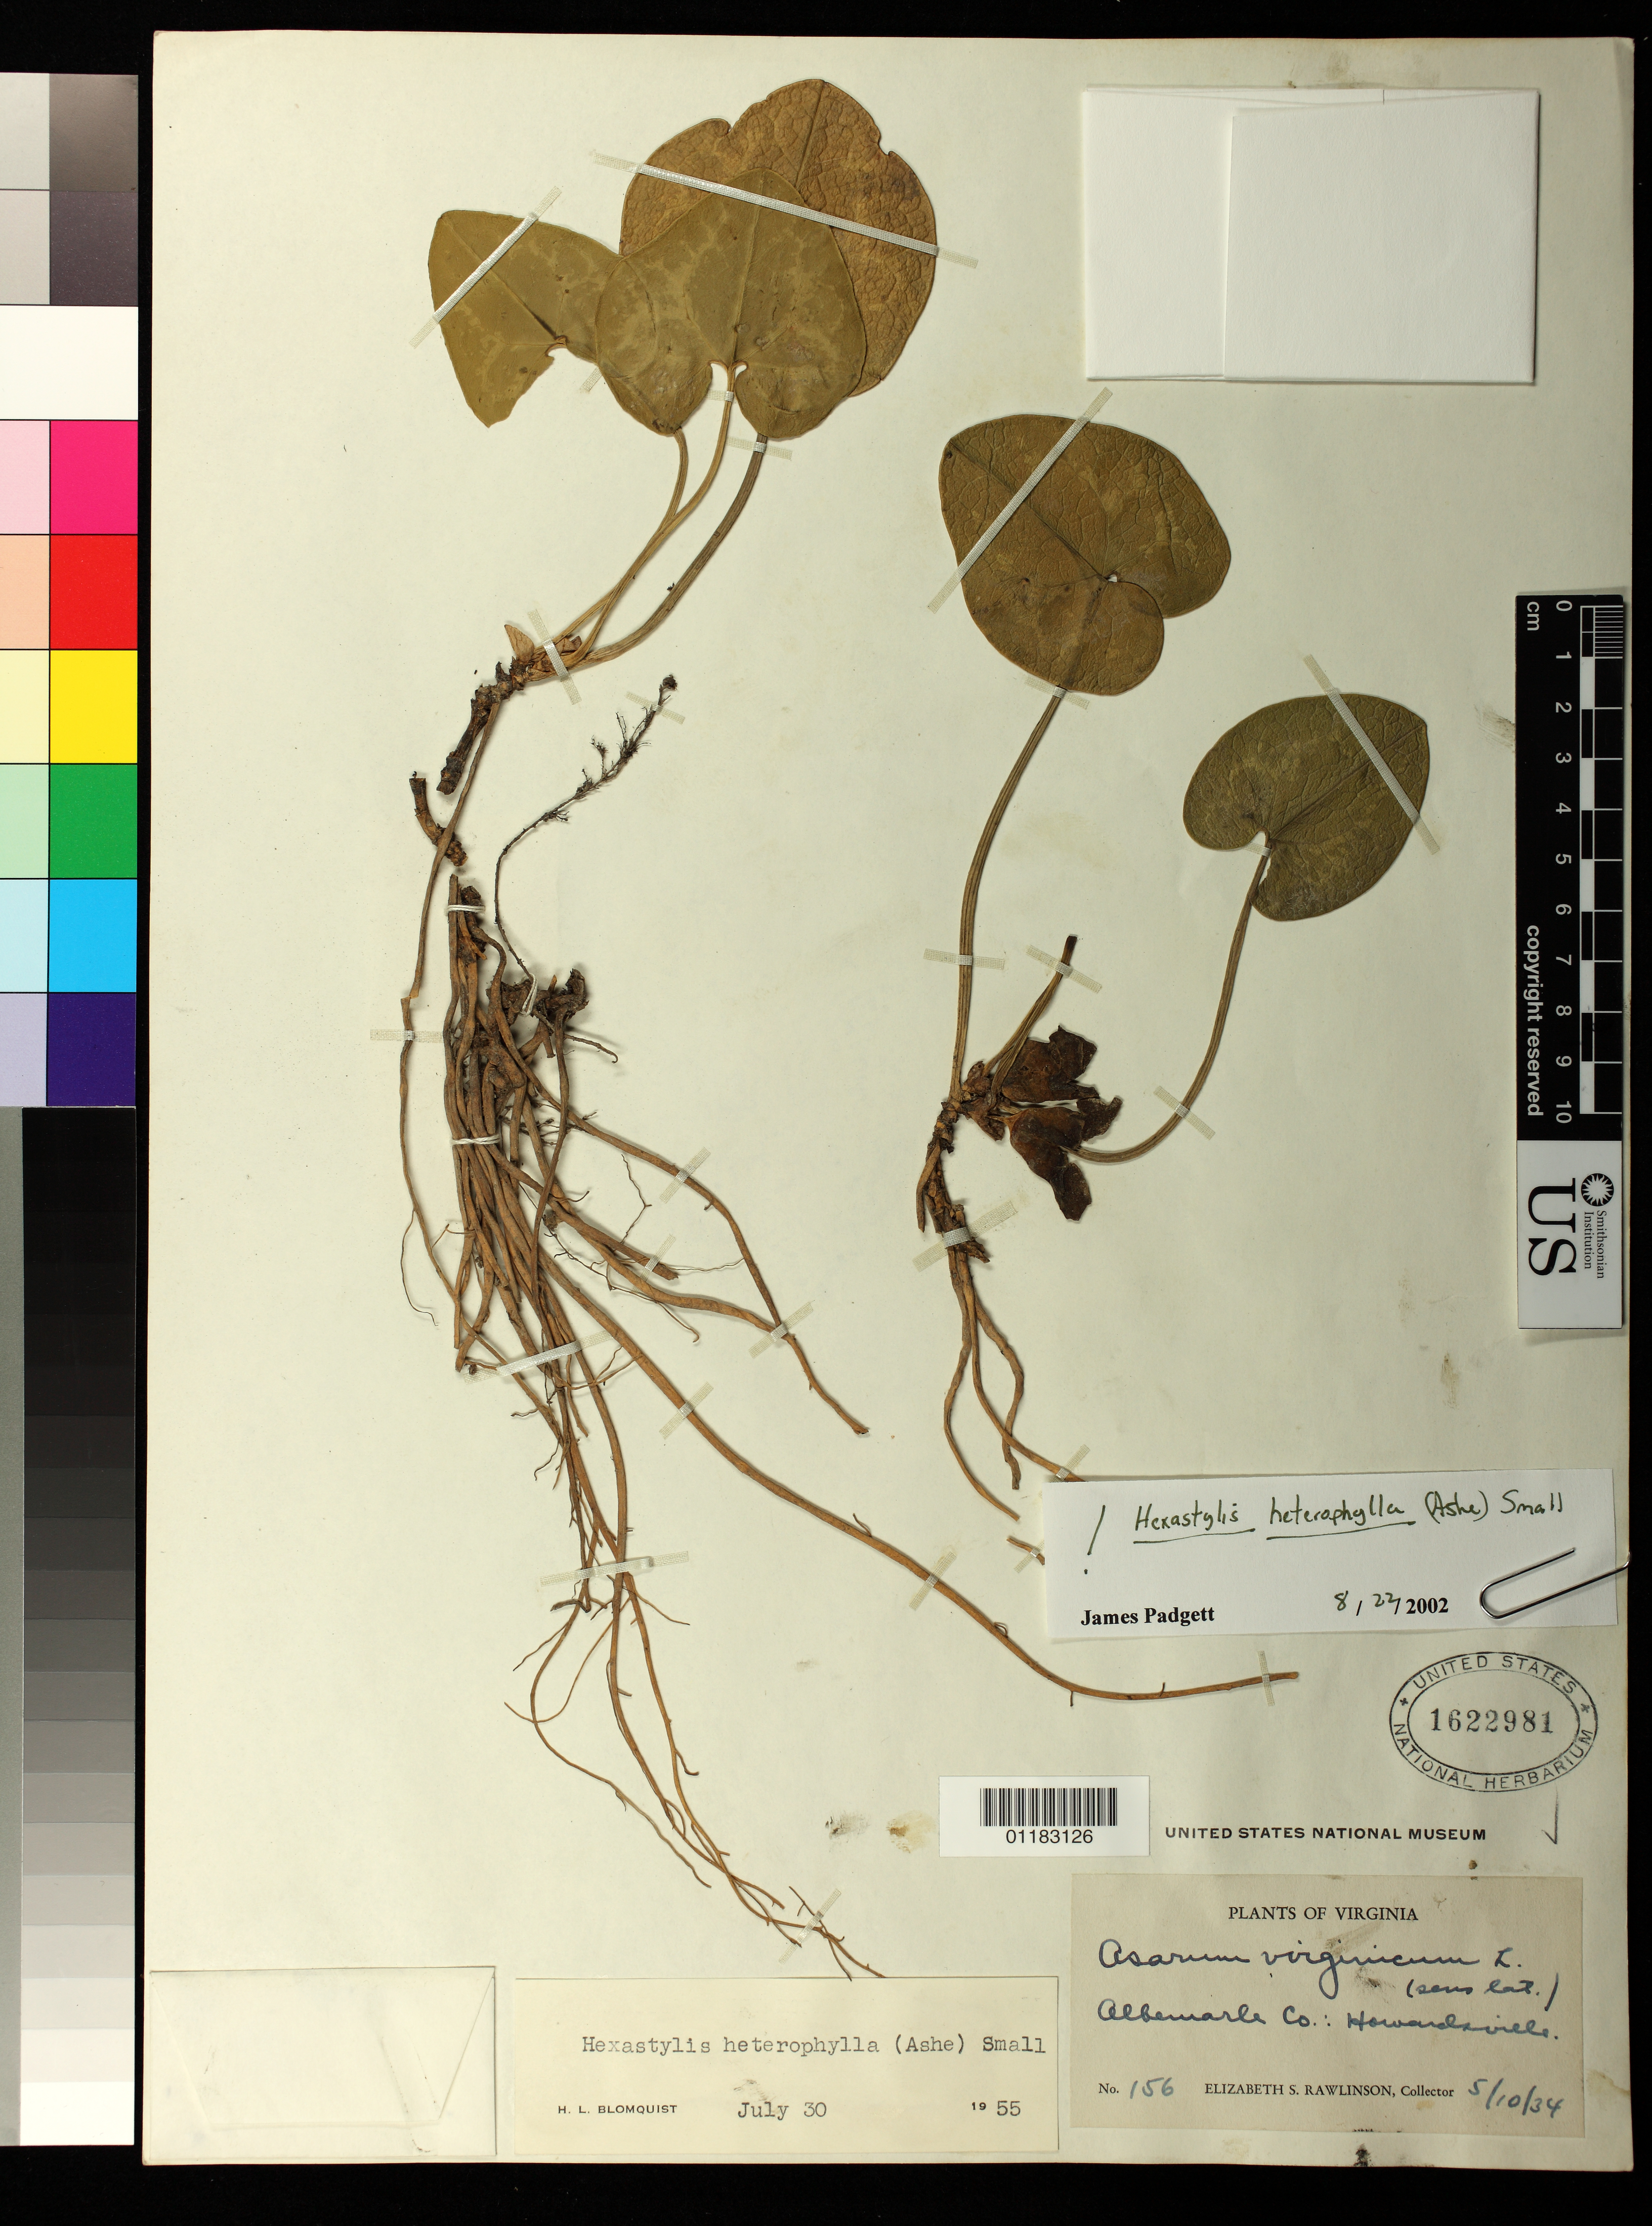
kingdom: Plantae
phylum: Tracheophyta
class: Magnoliopsida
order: Piperales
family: Aristolochiaceae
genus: Hexastylis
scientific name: Hexastylis virginica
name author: (L.) Small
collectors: E. S. Rawlinson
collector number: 156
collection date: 1934-05-10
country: United States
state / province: Virginia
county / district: Albemarle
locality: Albermarle County: Howardsville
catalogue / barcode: US 1622981